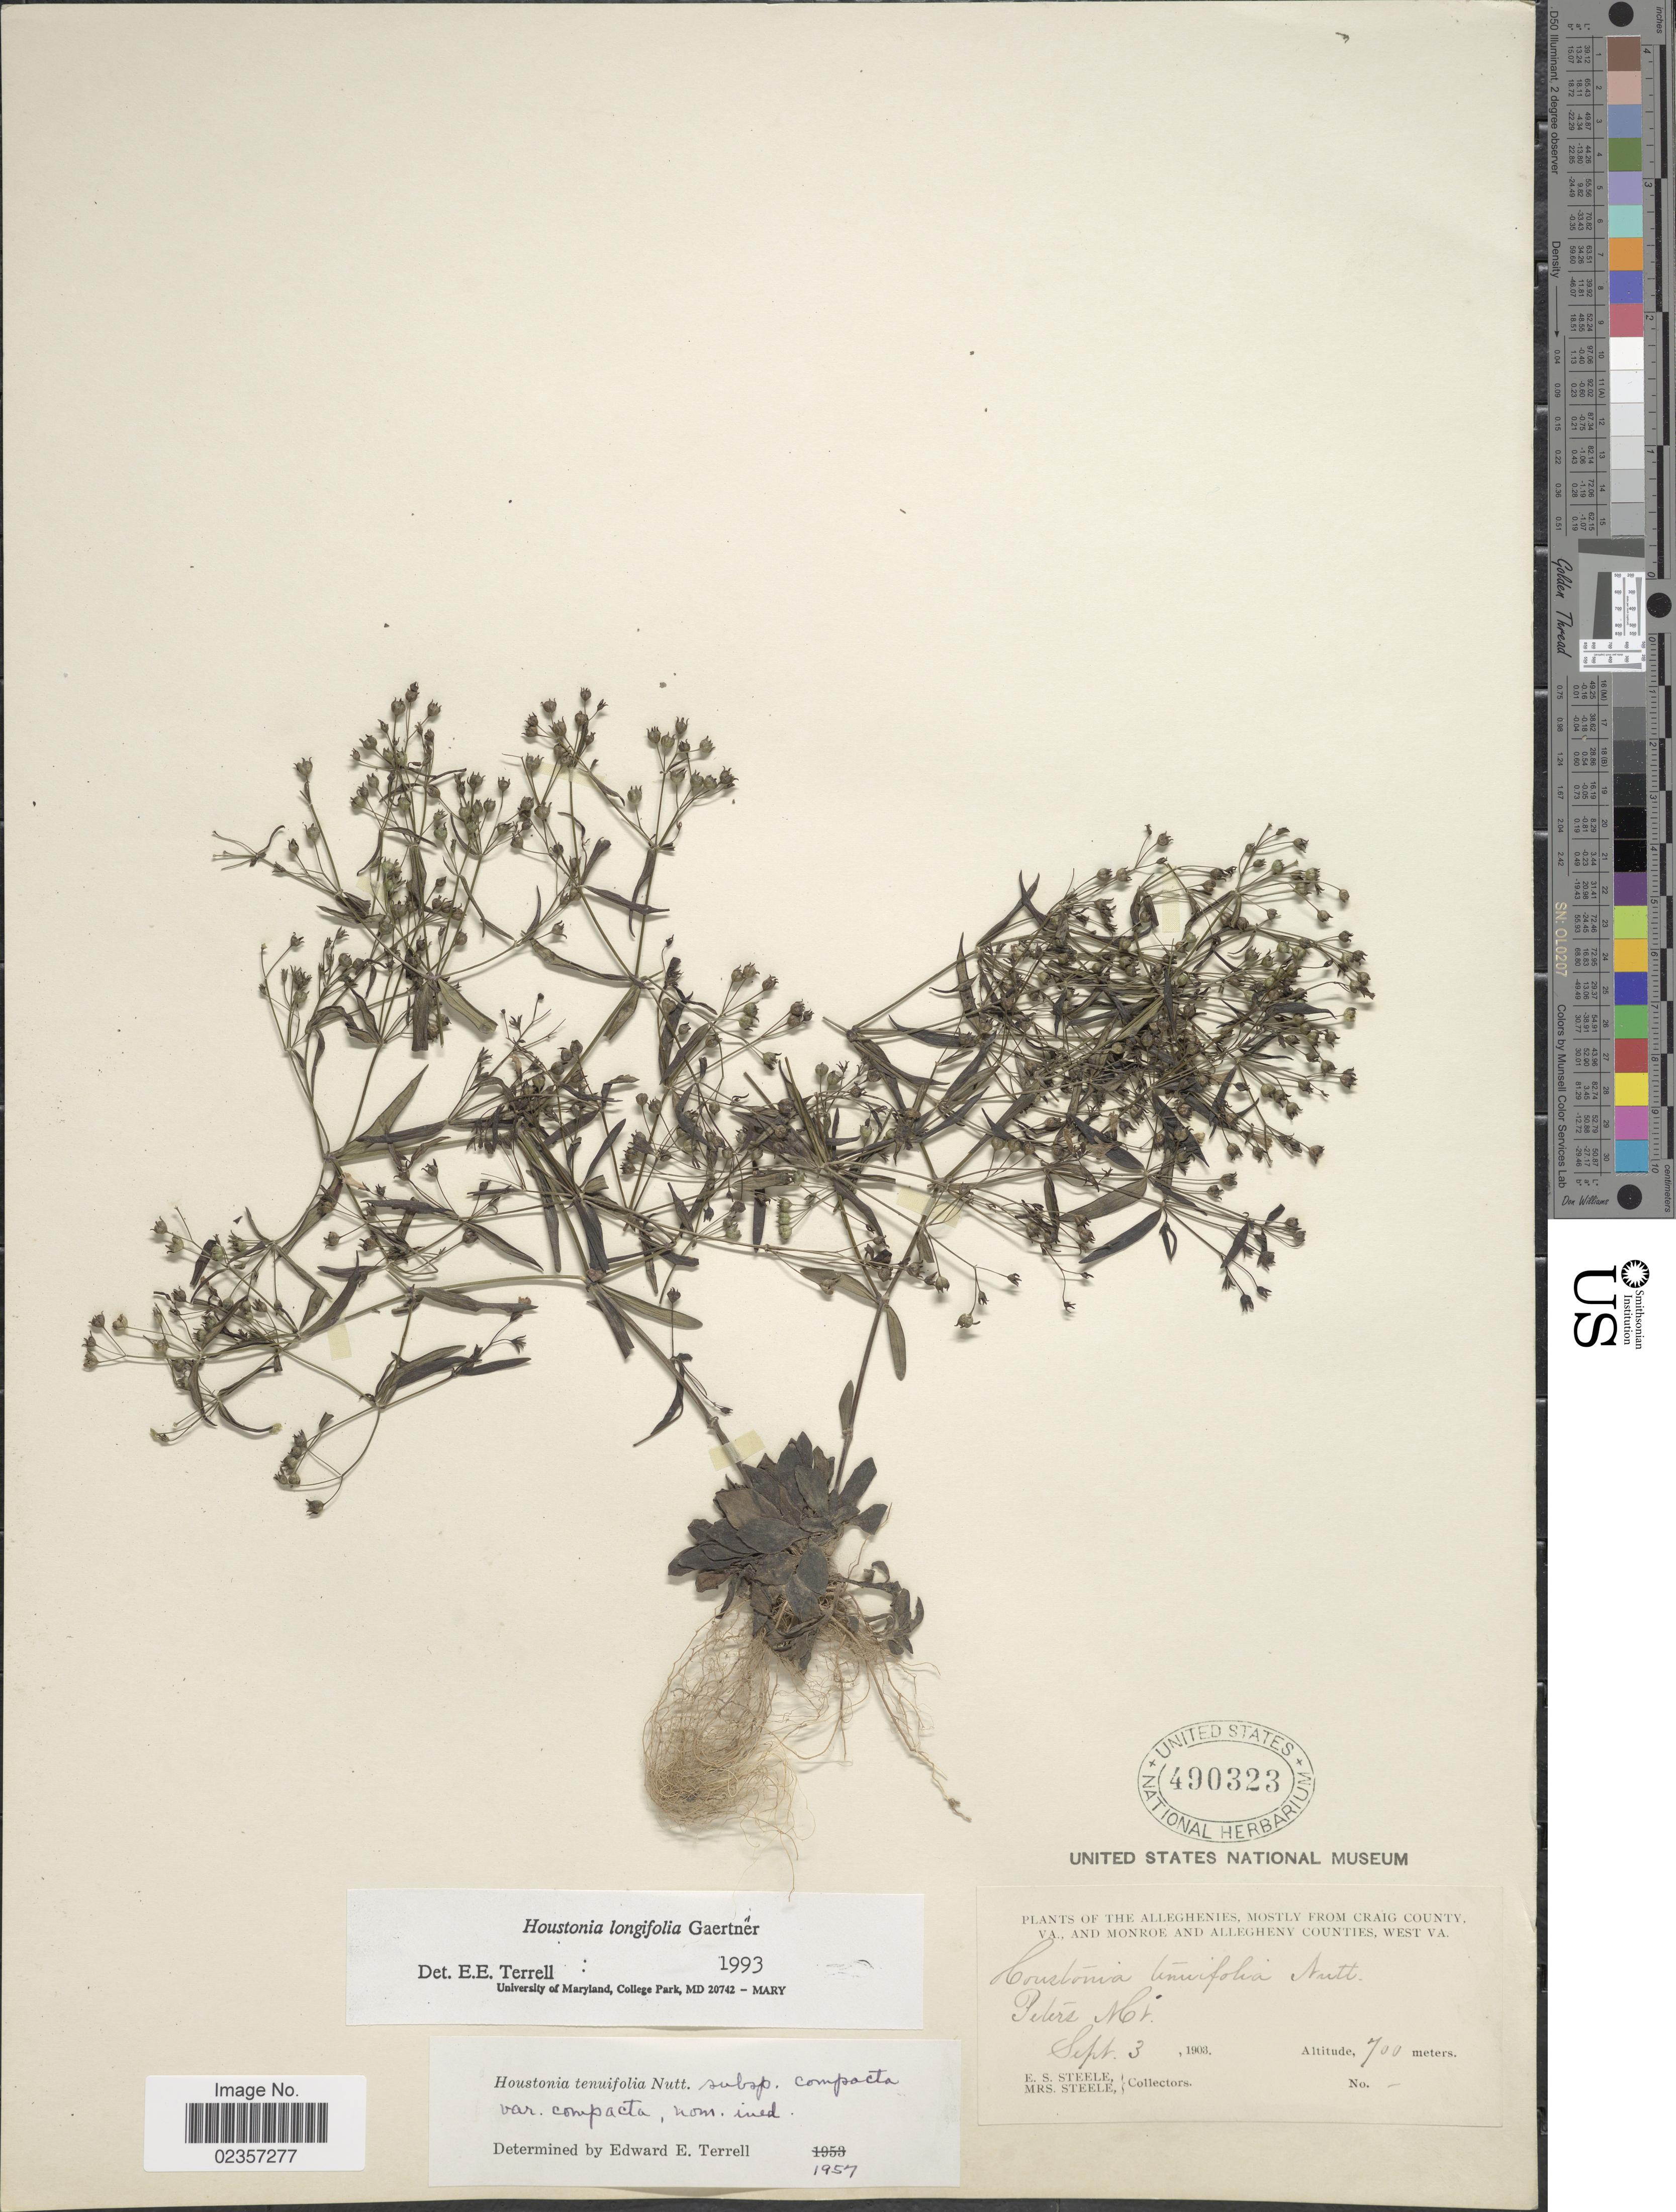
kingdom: Plantae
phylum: Tracheophyta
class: Magnoliopsida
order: Gentianales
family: Rubiaceae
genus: Houstonia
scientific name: Houstonia longifolia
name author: Gaertn.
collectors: E. Steele & Mrs. E. S. Steele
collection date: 1903-09-03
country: United States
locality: The Alleghenies, mostly from Craig County, VA., and Monroe and Allegheny Counties, West VA. Peters Mt.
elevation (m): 700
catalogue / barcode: US 490323